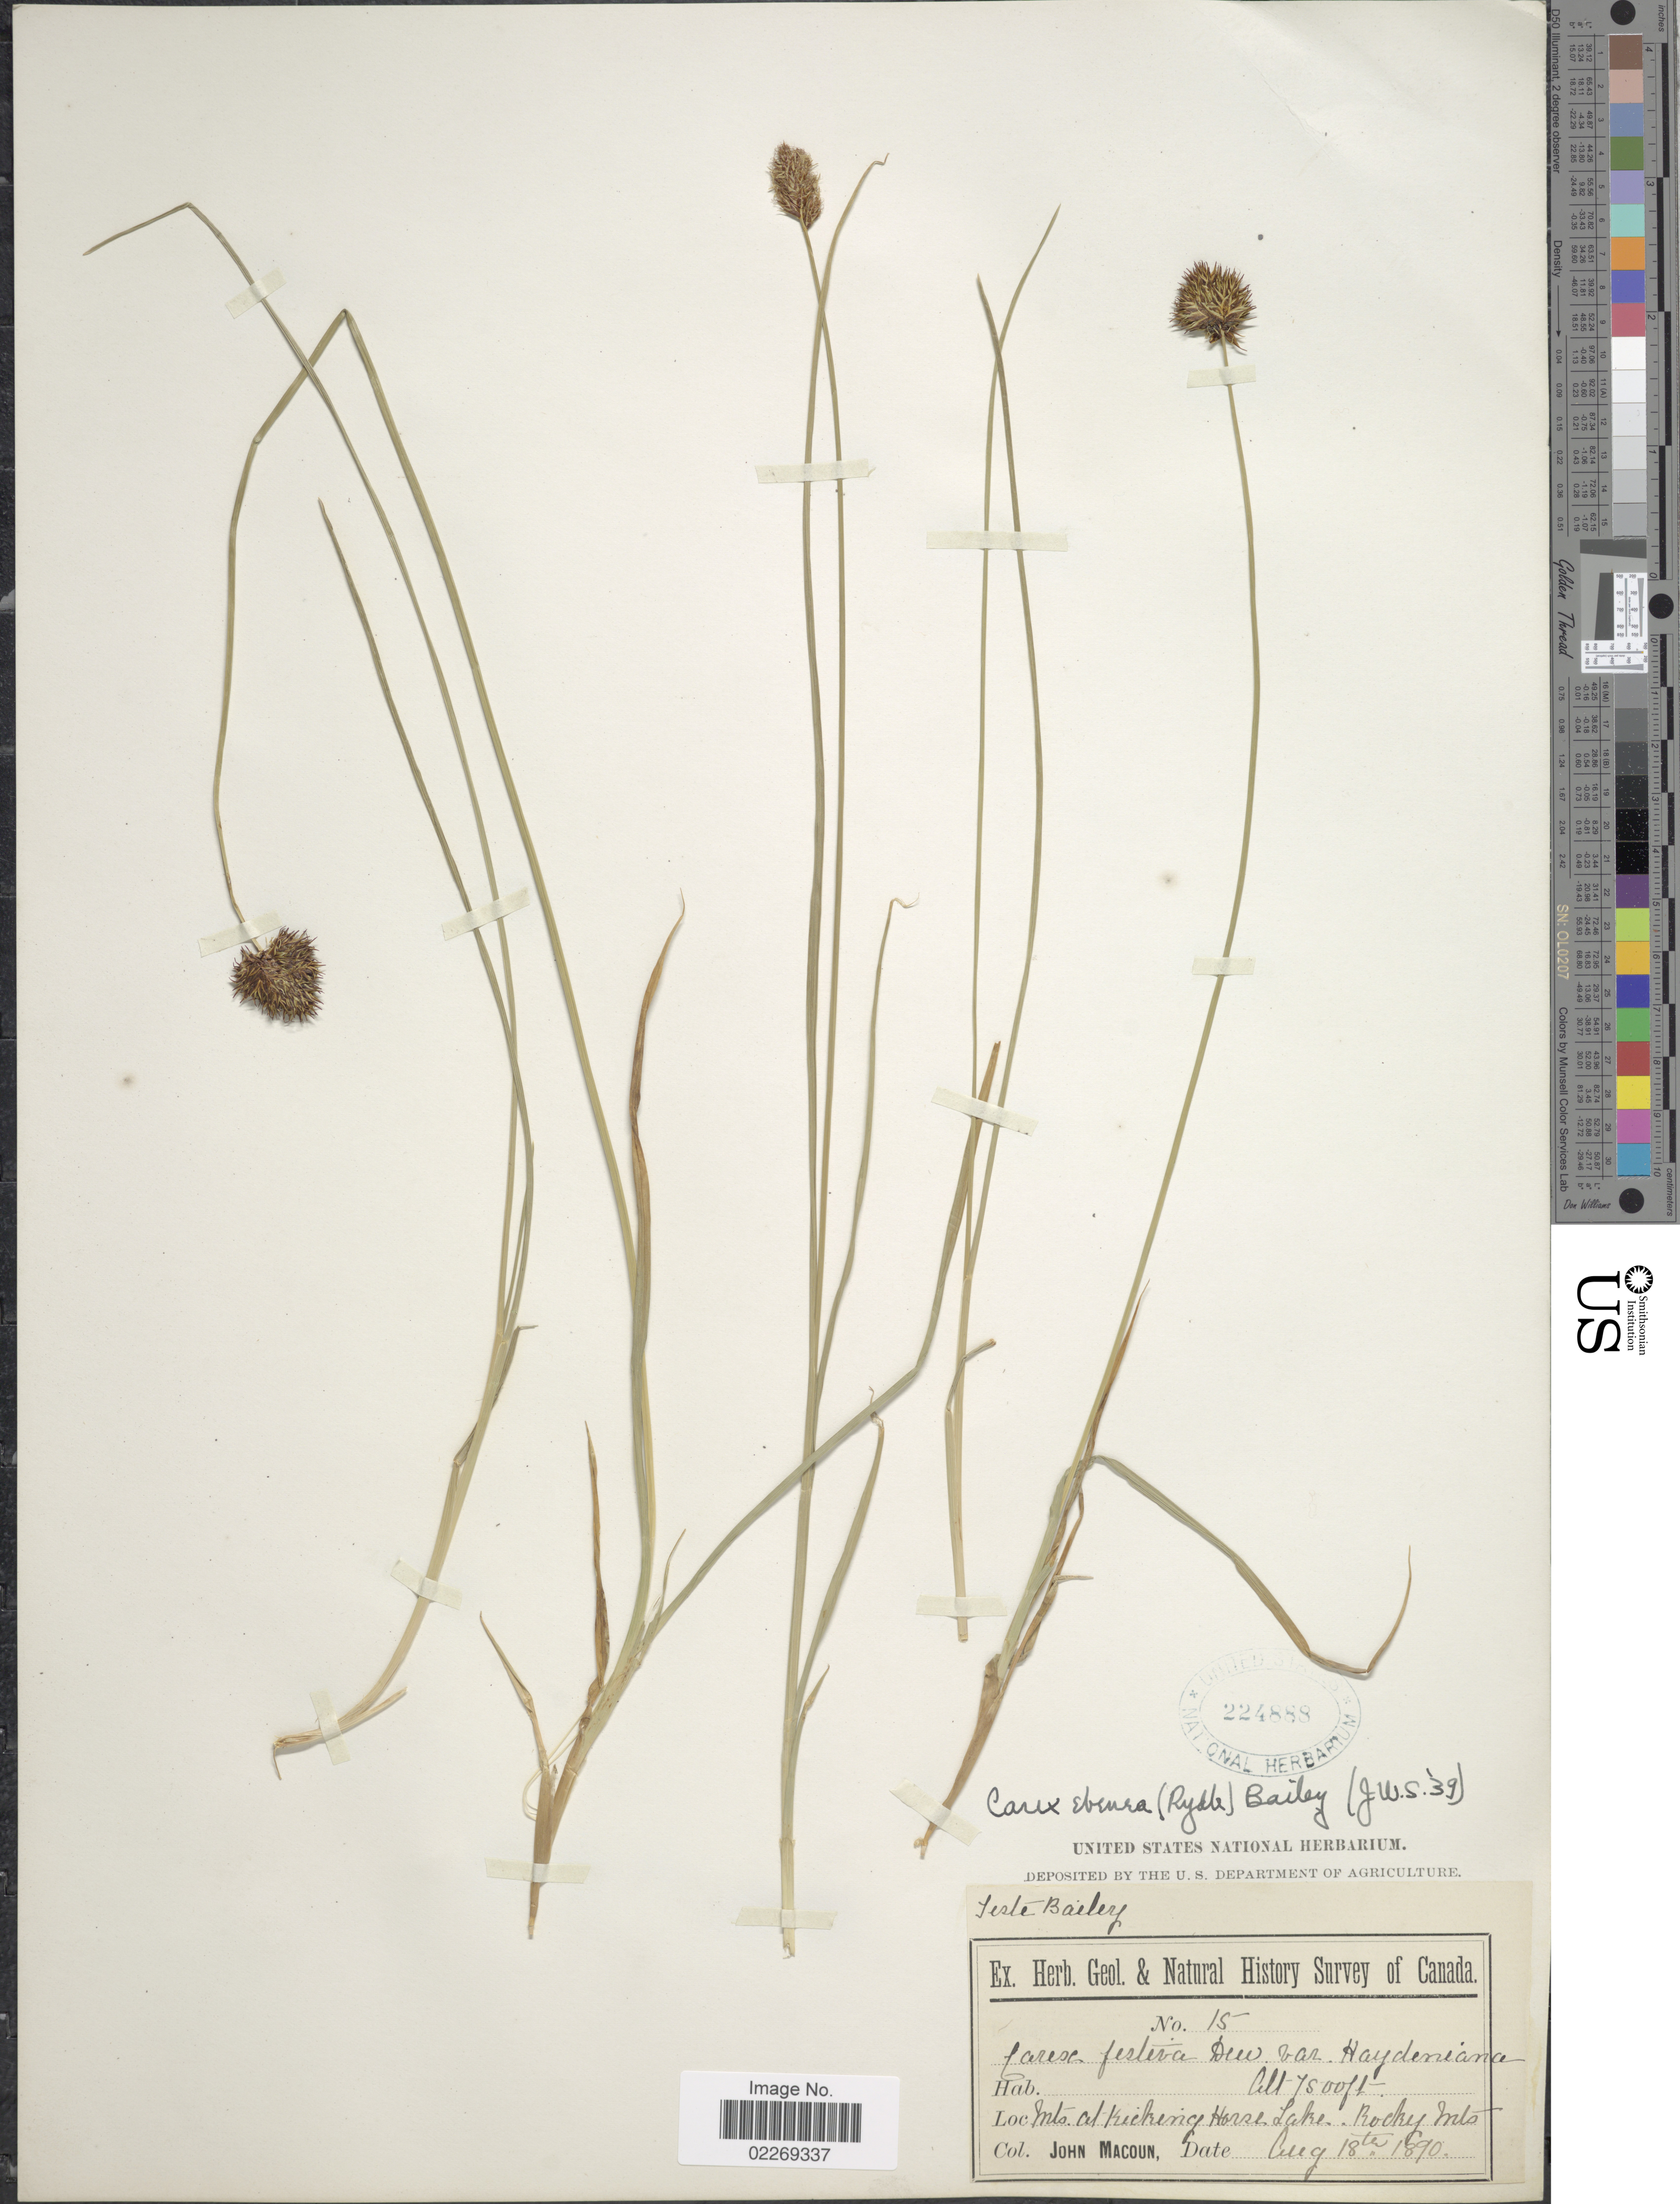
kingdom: Plantae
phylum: Tracheophyta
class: Liliopsida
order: Poales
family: Cyperaceae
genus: Carex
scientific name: Carex ebenea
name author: Rydb.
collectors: J. Macoun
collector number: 15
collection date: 1890-08-18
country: Canada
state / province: British Columbia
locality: Mts. at Kicking Horse Lake. Rocky Mts.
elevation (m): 2286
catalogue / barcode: US 224888